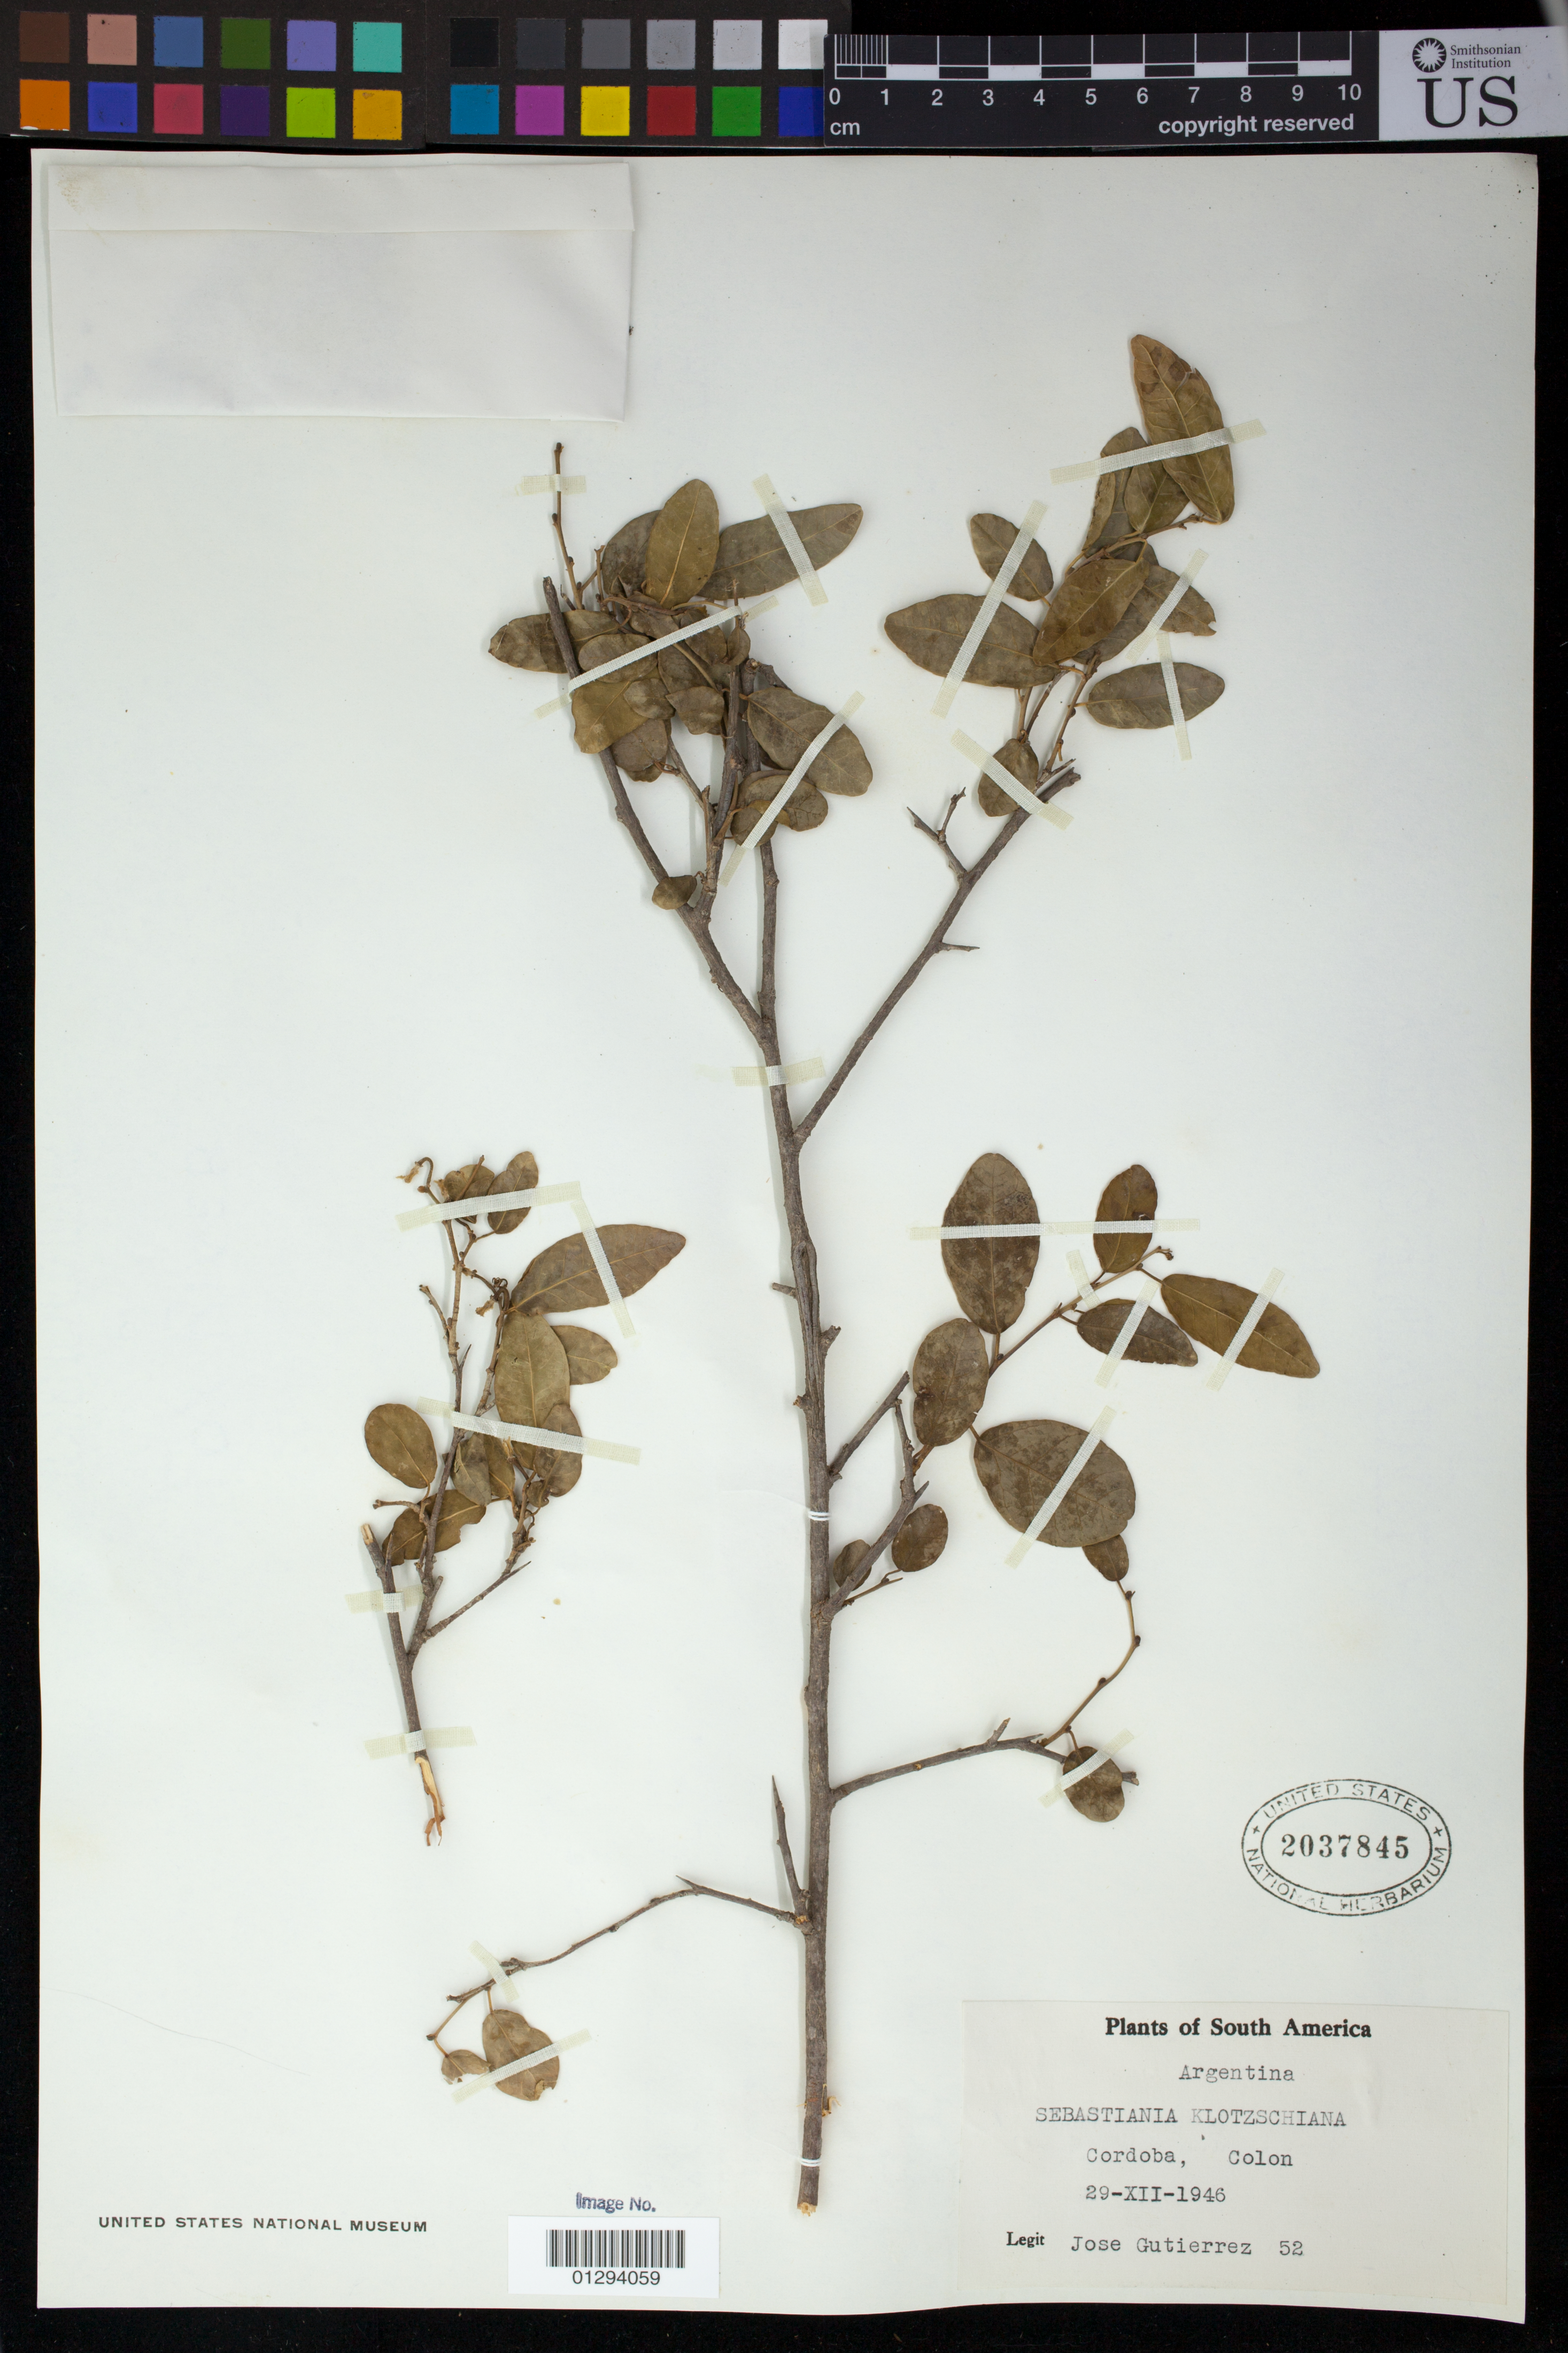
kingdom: Plantae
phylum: Tracheophyta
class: Magnoliopsida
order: Malpighiales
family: Euphorbiaceae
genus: Sebastiania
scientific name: Sebastiania commersoniana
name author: (Baill.) L.B. Sm. & Downs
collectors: J. Gutierrez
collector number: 52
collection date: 1946-12-29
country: Argentina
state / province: Cordoba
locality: Colon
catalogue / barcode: US 2037845